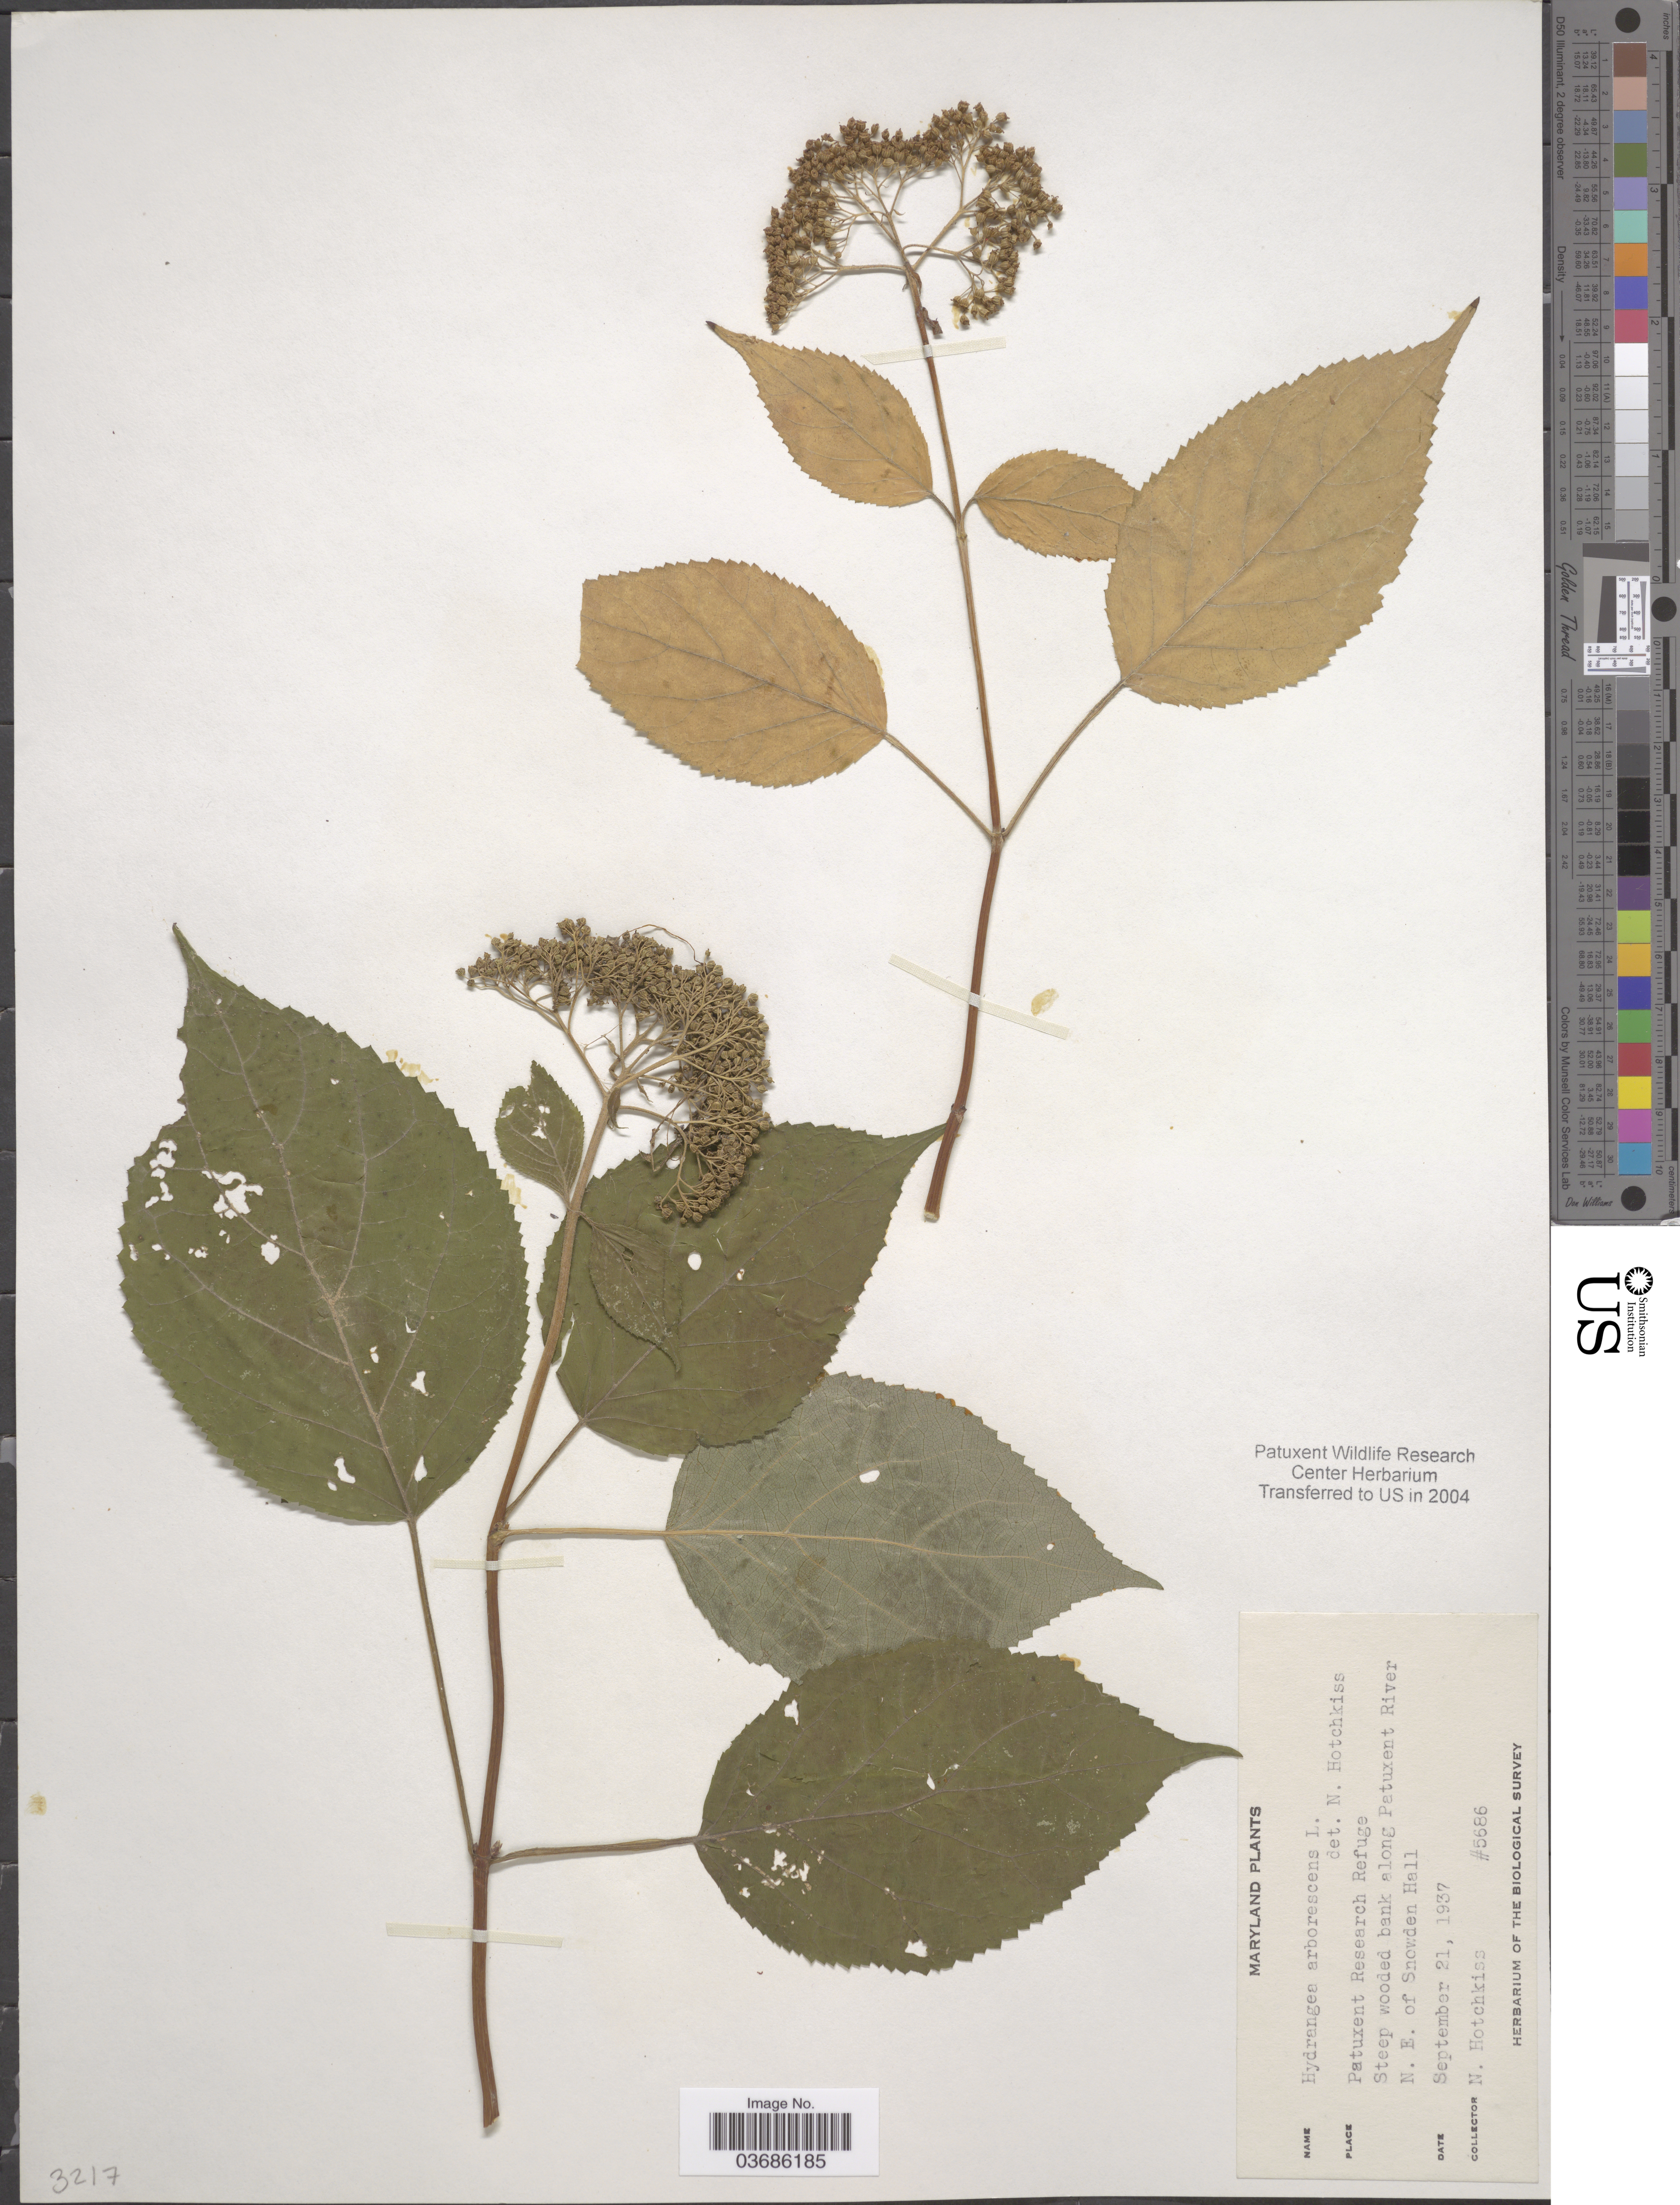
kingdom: Plantae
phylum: Tracheophyta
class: Magnoliopsida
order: Cornales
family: Hydrangeaceae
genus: Hydrangea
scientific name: Hydrangea arborescens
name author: L.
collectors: N. Hotchkiss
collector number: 5686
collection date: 1937-09-21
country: United States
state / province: Maryland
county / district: Prince George's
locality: Patuxent Research Refuge. Steep wooded bank alond Patuxent River N. E. of Snowden Hall. The Biological Survey.